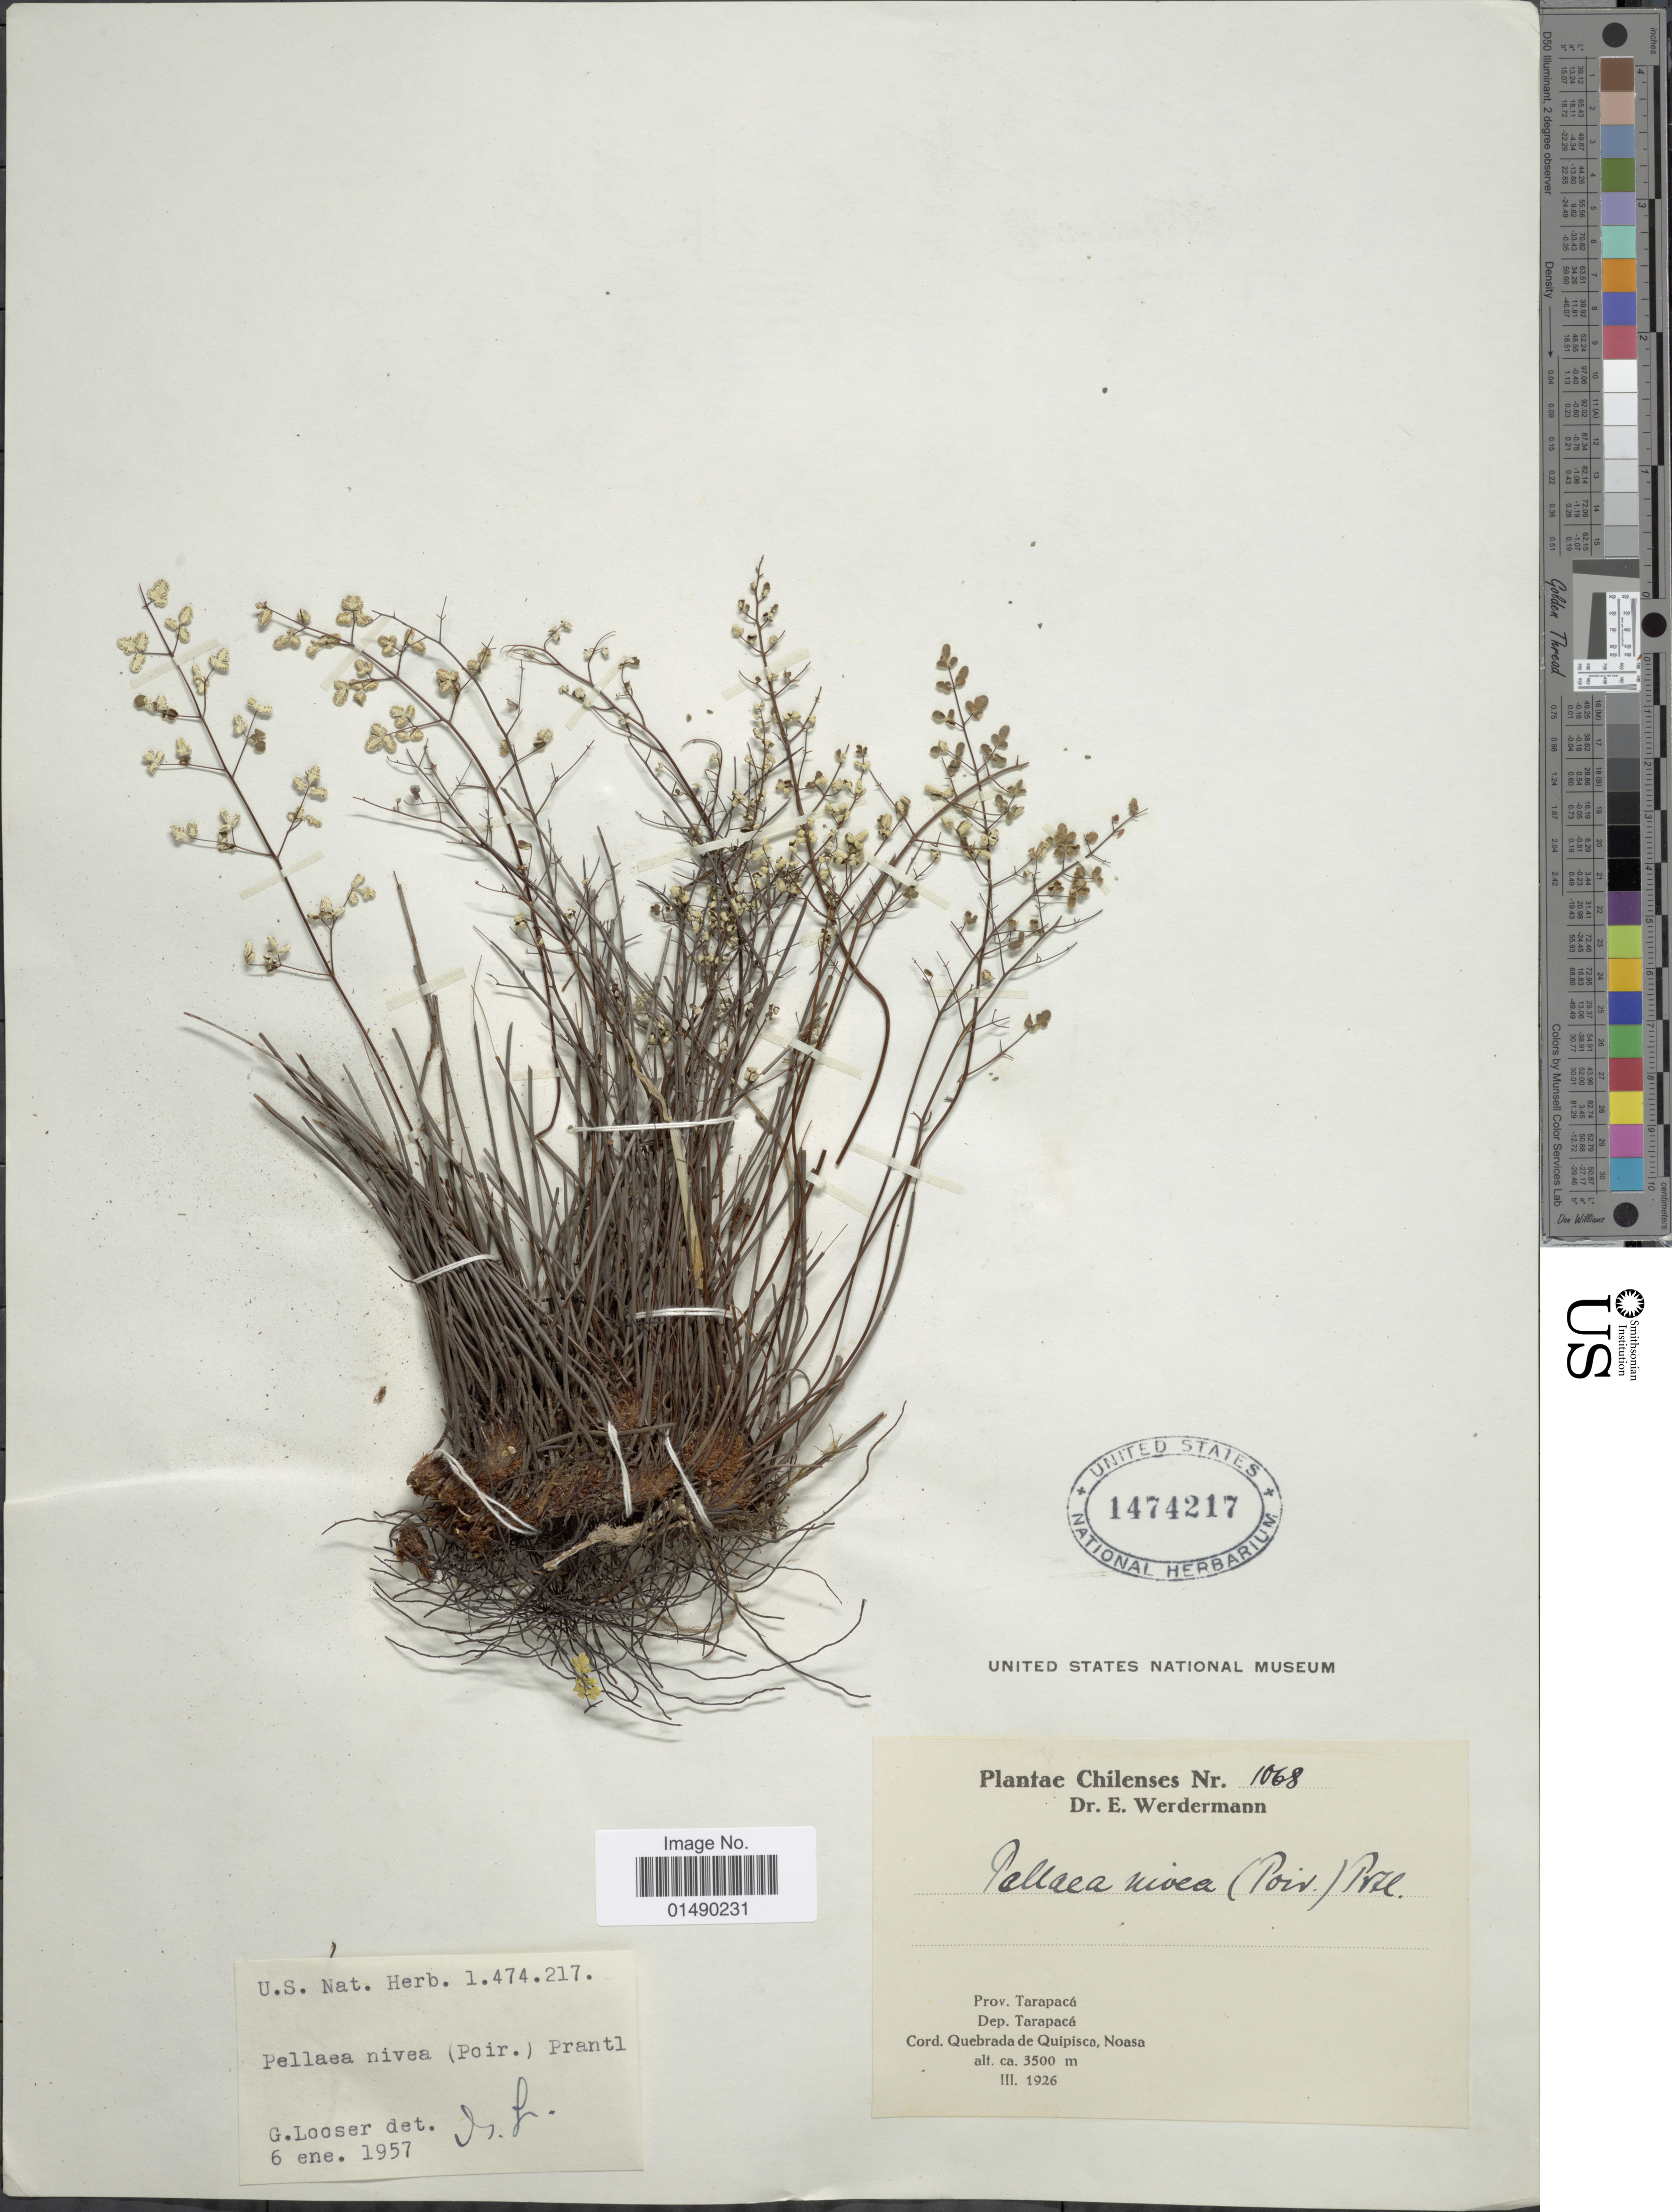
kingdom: Plantae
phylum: Tracheophyta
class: Polypodiopsida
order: Polypodiales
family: Pteridaceae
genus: Argyrochosma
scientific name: Argyrochosma nivea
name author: (Poir.) Windham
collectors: E. Wedermann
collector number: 1068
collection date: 1926-03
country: Chile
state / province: Tarapacá (I)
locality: Chilenses, Dep. Tarapaca, Cord. Quebrada de Quipisco, Noasa.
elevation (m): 3500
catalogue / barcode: US 1474217